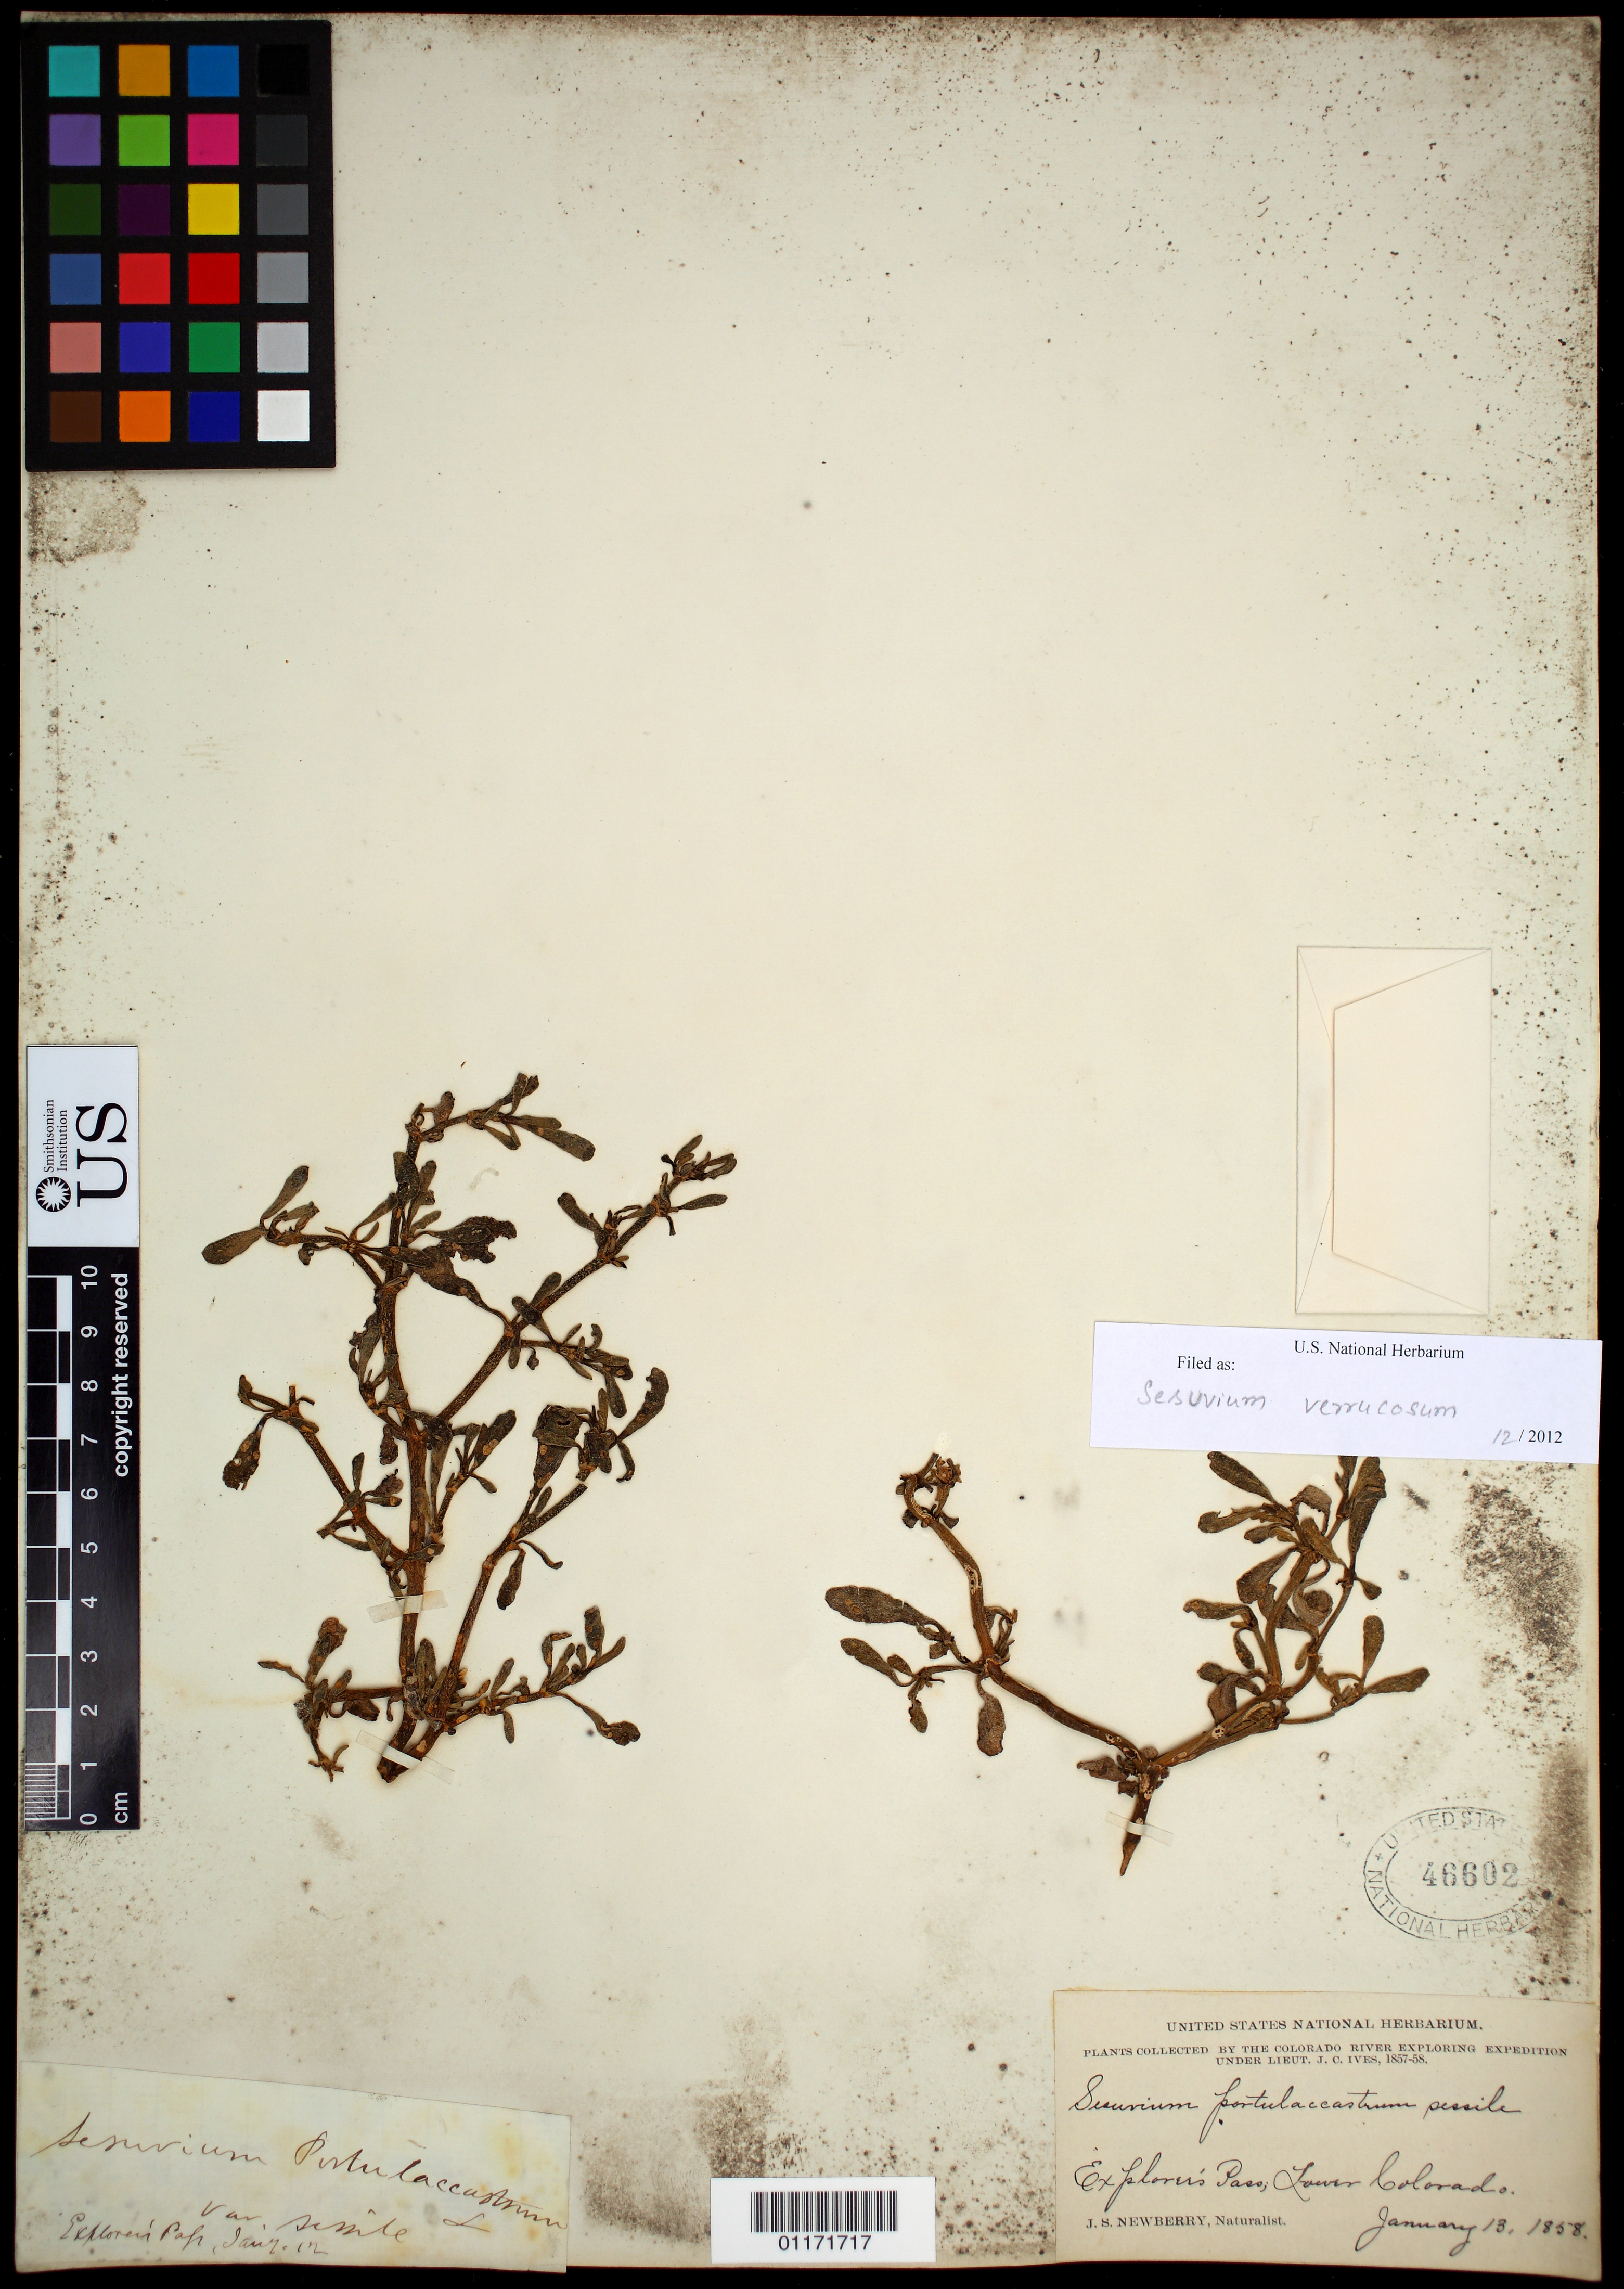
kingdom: Plantae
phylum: Tracheophyta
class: Magnoliopsida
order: Caryophyllales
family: Aizoaceae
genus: Sesuvium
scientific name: Sesuvium revolutifolium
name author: Ortega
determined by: Strong, Mark T., (BOT), Smithsonian Institution - National Museum of Natural History (UNITED STATES)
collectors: J. S. Newberry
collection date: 1858-01-13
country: United States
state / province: Colorado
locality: Explorer's Pass, lower Colorado.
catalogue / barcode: US 46602